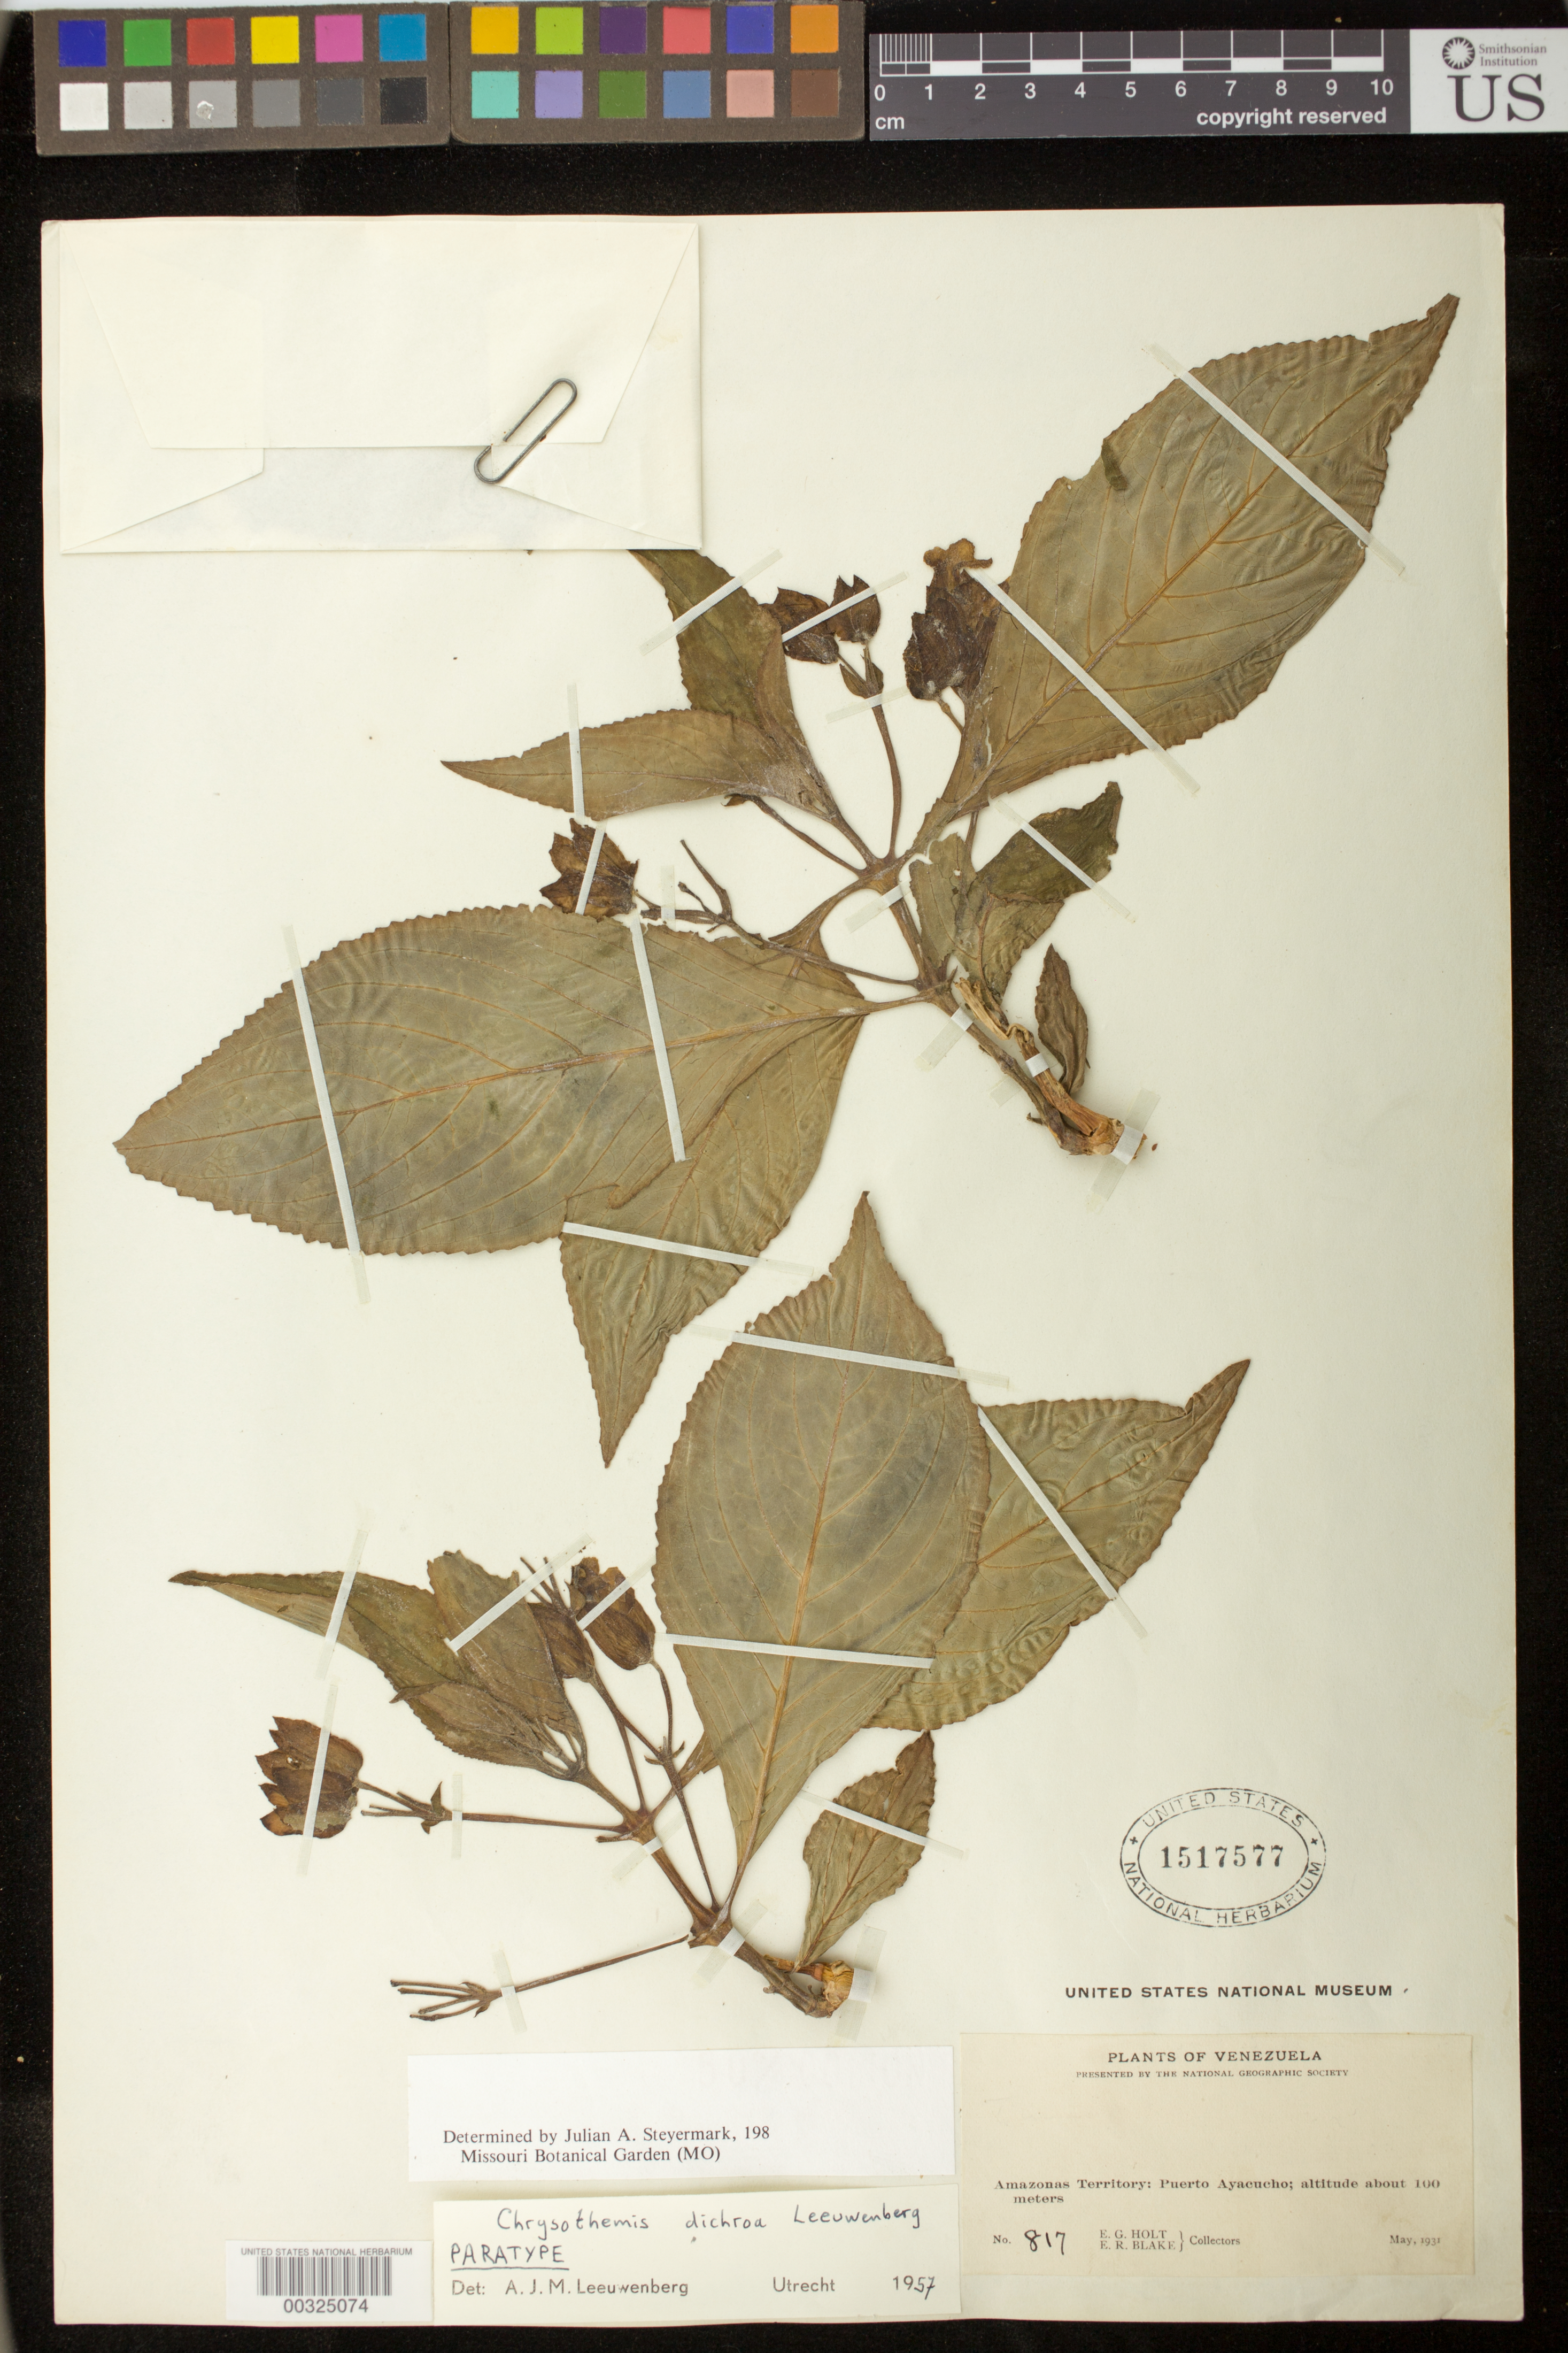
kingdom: Plantae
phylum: Tracheophyta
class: Magnoliopsida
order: Lamiales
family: Gesneriaceae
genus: Chrysothemis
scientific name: Chrysothemis dichroa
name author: Leeuwenb.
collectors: E. Holt & E. R. Blake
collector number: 817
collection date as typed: May 1931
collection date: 1931-05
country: Venezuela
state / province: Amazonas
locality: Puerto Ayacucho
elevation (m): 100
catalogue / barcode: US 1517577